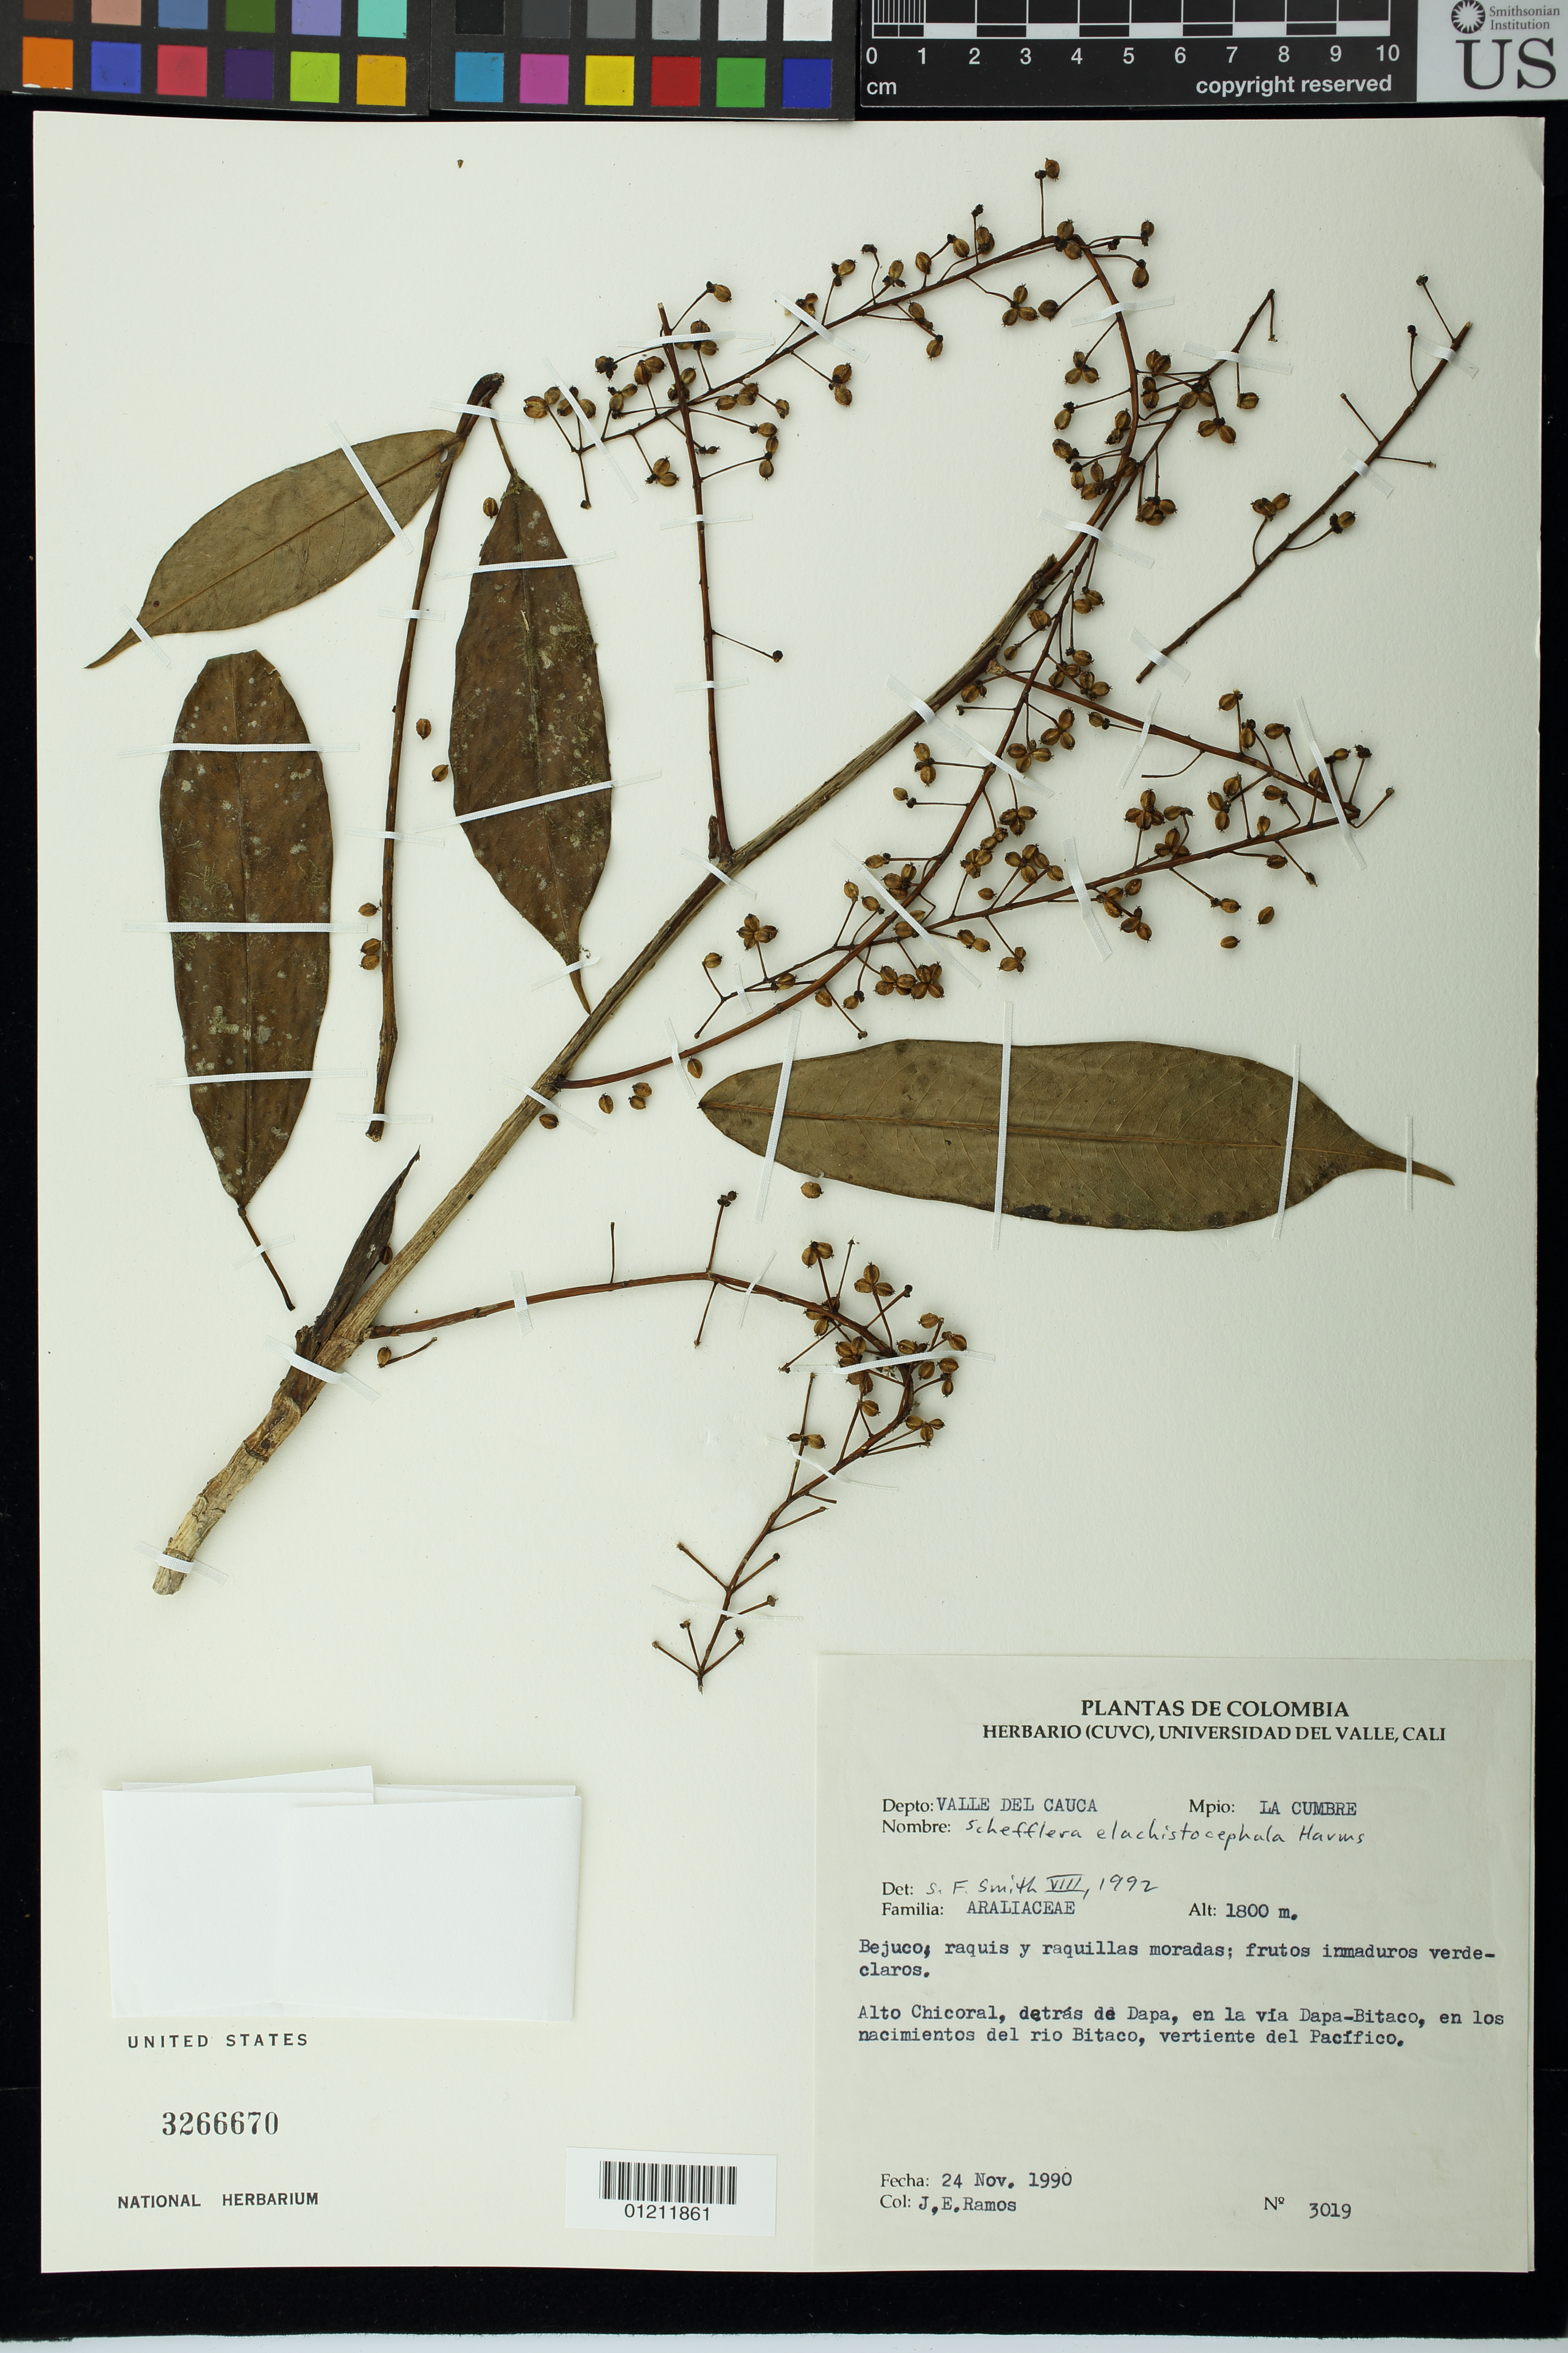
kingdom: Plantae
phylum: Tracheophyta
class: Magnoliopsida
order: Apiales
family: Araliaceae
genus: Schefflera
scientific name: Schefflera elachistocephala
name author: Harms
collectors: J. E. Ramos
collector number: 3019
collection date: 1990-11-24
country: Colombia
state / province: Valle del Cauca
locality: Depto: Valle del Cauca. Mpio: La Cumbre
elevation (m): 1800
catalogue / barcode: US 3266670